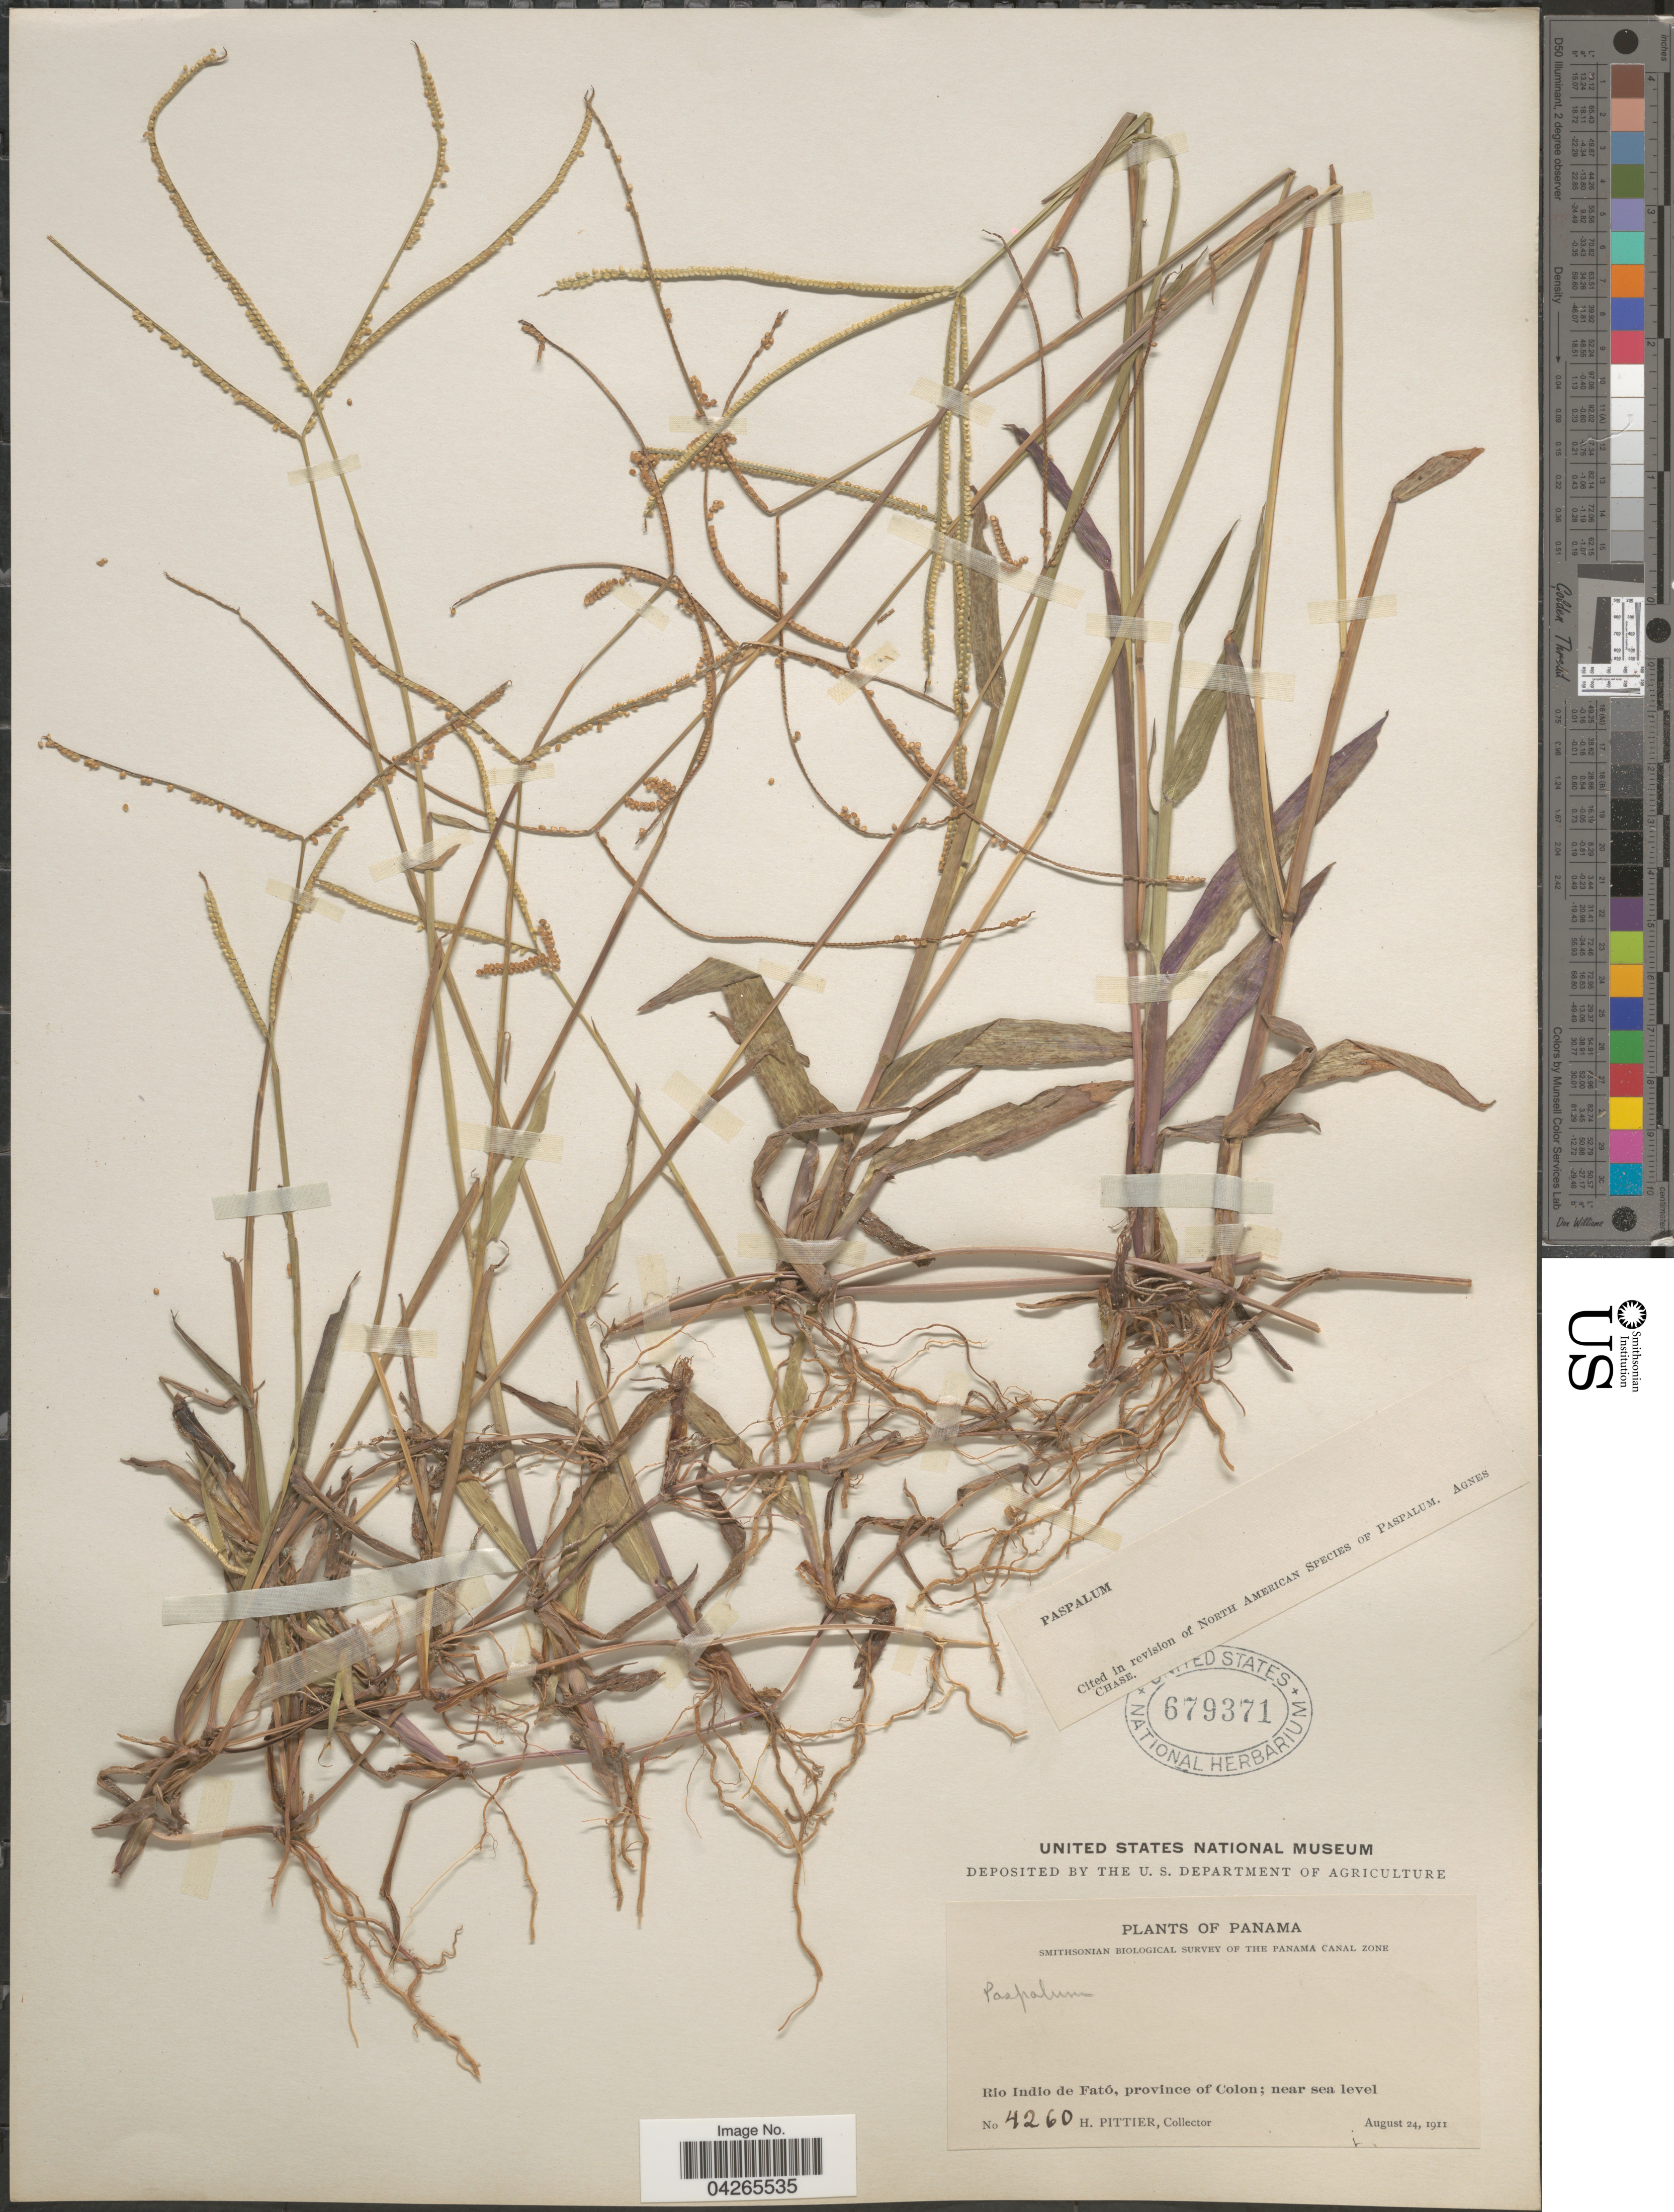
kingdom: Plantae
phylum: Tracheophyta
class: Liliopsida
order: Poales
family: Poaceae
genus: Paspalum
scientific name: Paspalum conjugatum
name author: P.J. Bergius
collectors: H. F. Pittier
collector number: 4260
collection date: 1911-08-24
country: Panama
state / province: Colón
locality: Smithsonian Biological Survey of the Panama Canal Zone. Rio Indio de Fató.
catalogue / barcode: US 679371